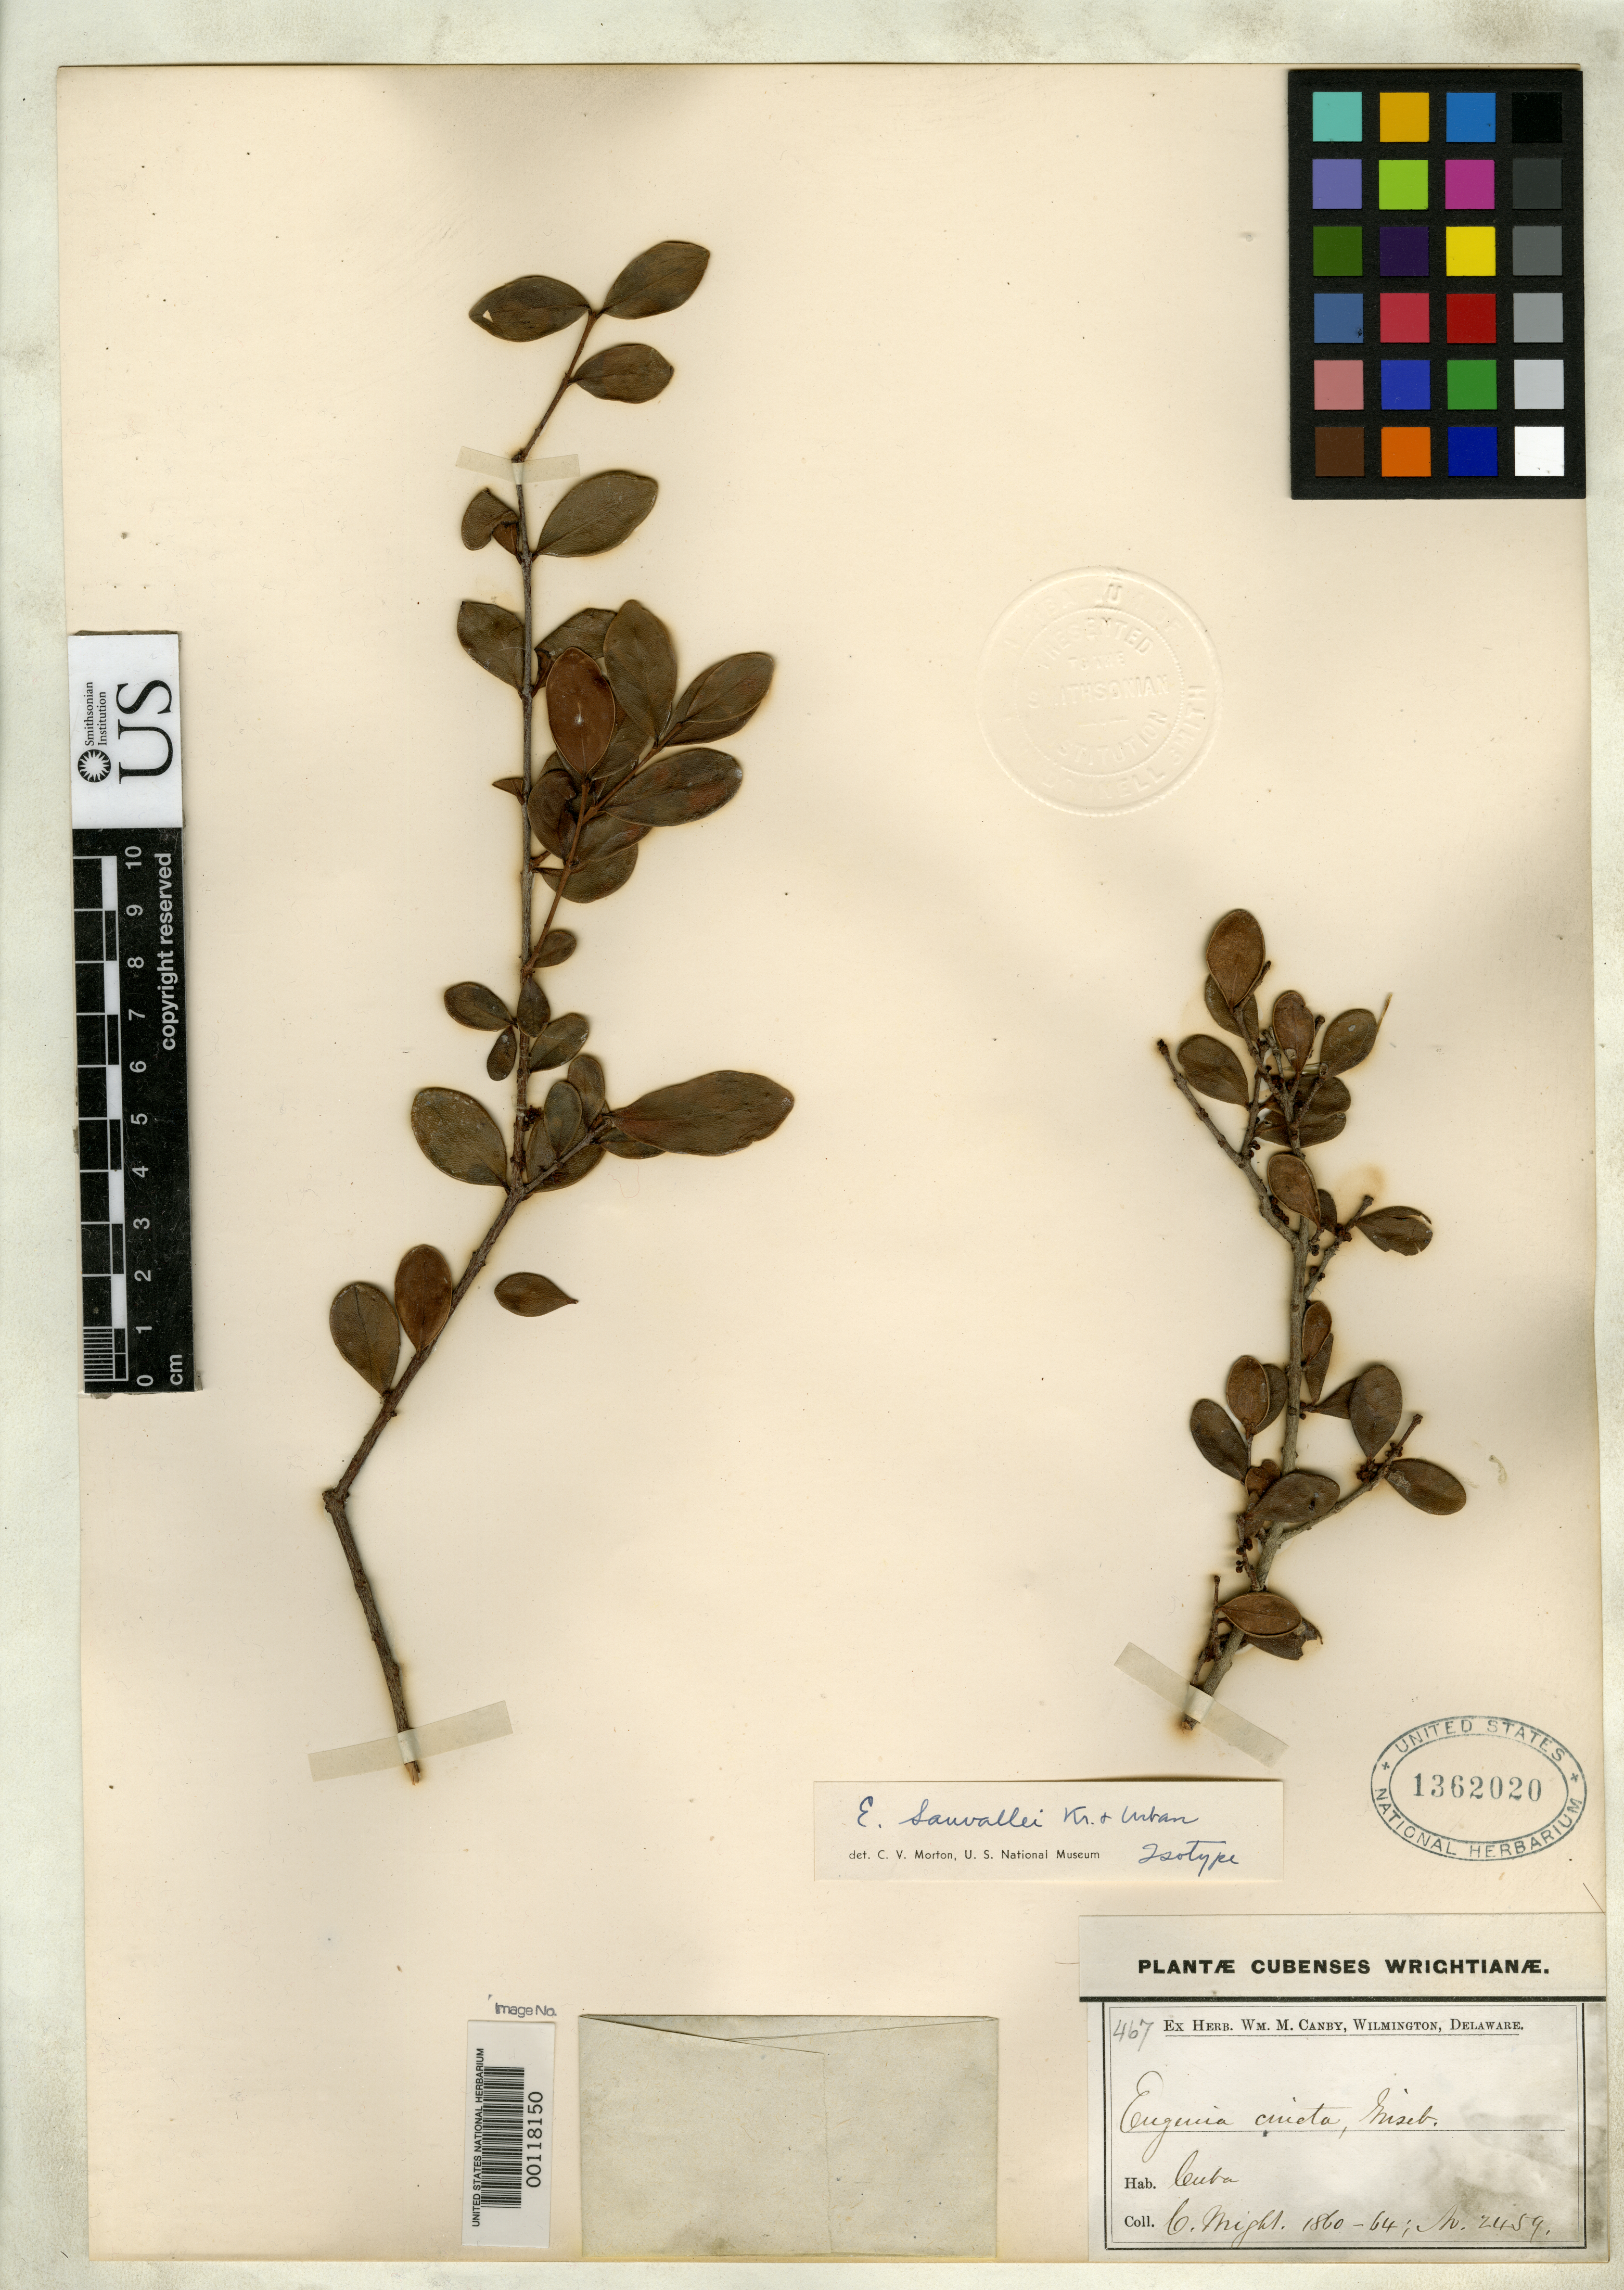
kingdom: Plantae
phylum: Tracheophyta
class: Magnoliopsida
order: Myrtales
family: Myrtaceae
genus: Eugenia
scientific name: Eugenia sauvallei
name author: Krug & Urb. ex Urb.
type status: Isotype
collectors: C. Wright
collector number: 2459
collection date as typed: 1860 to -- --- 1864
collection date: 1860/1864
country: Cuba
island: Greater Antilles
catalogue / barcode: US 1362020